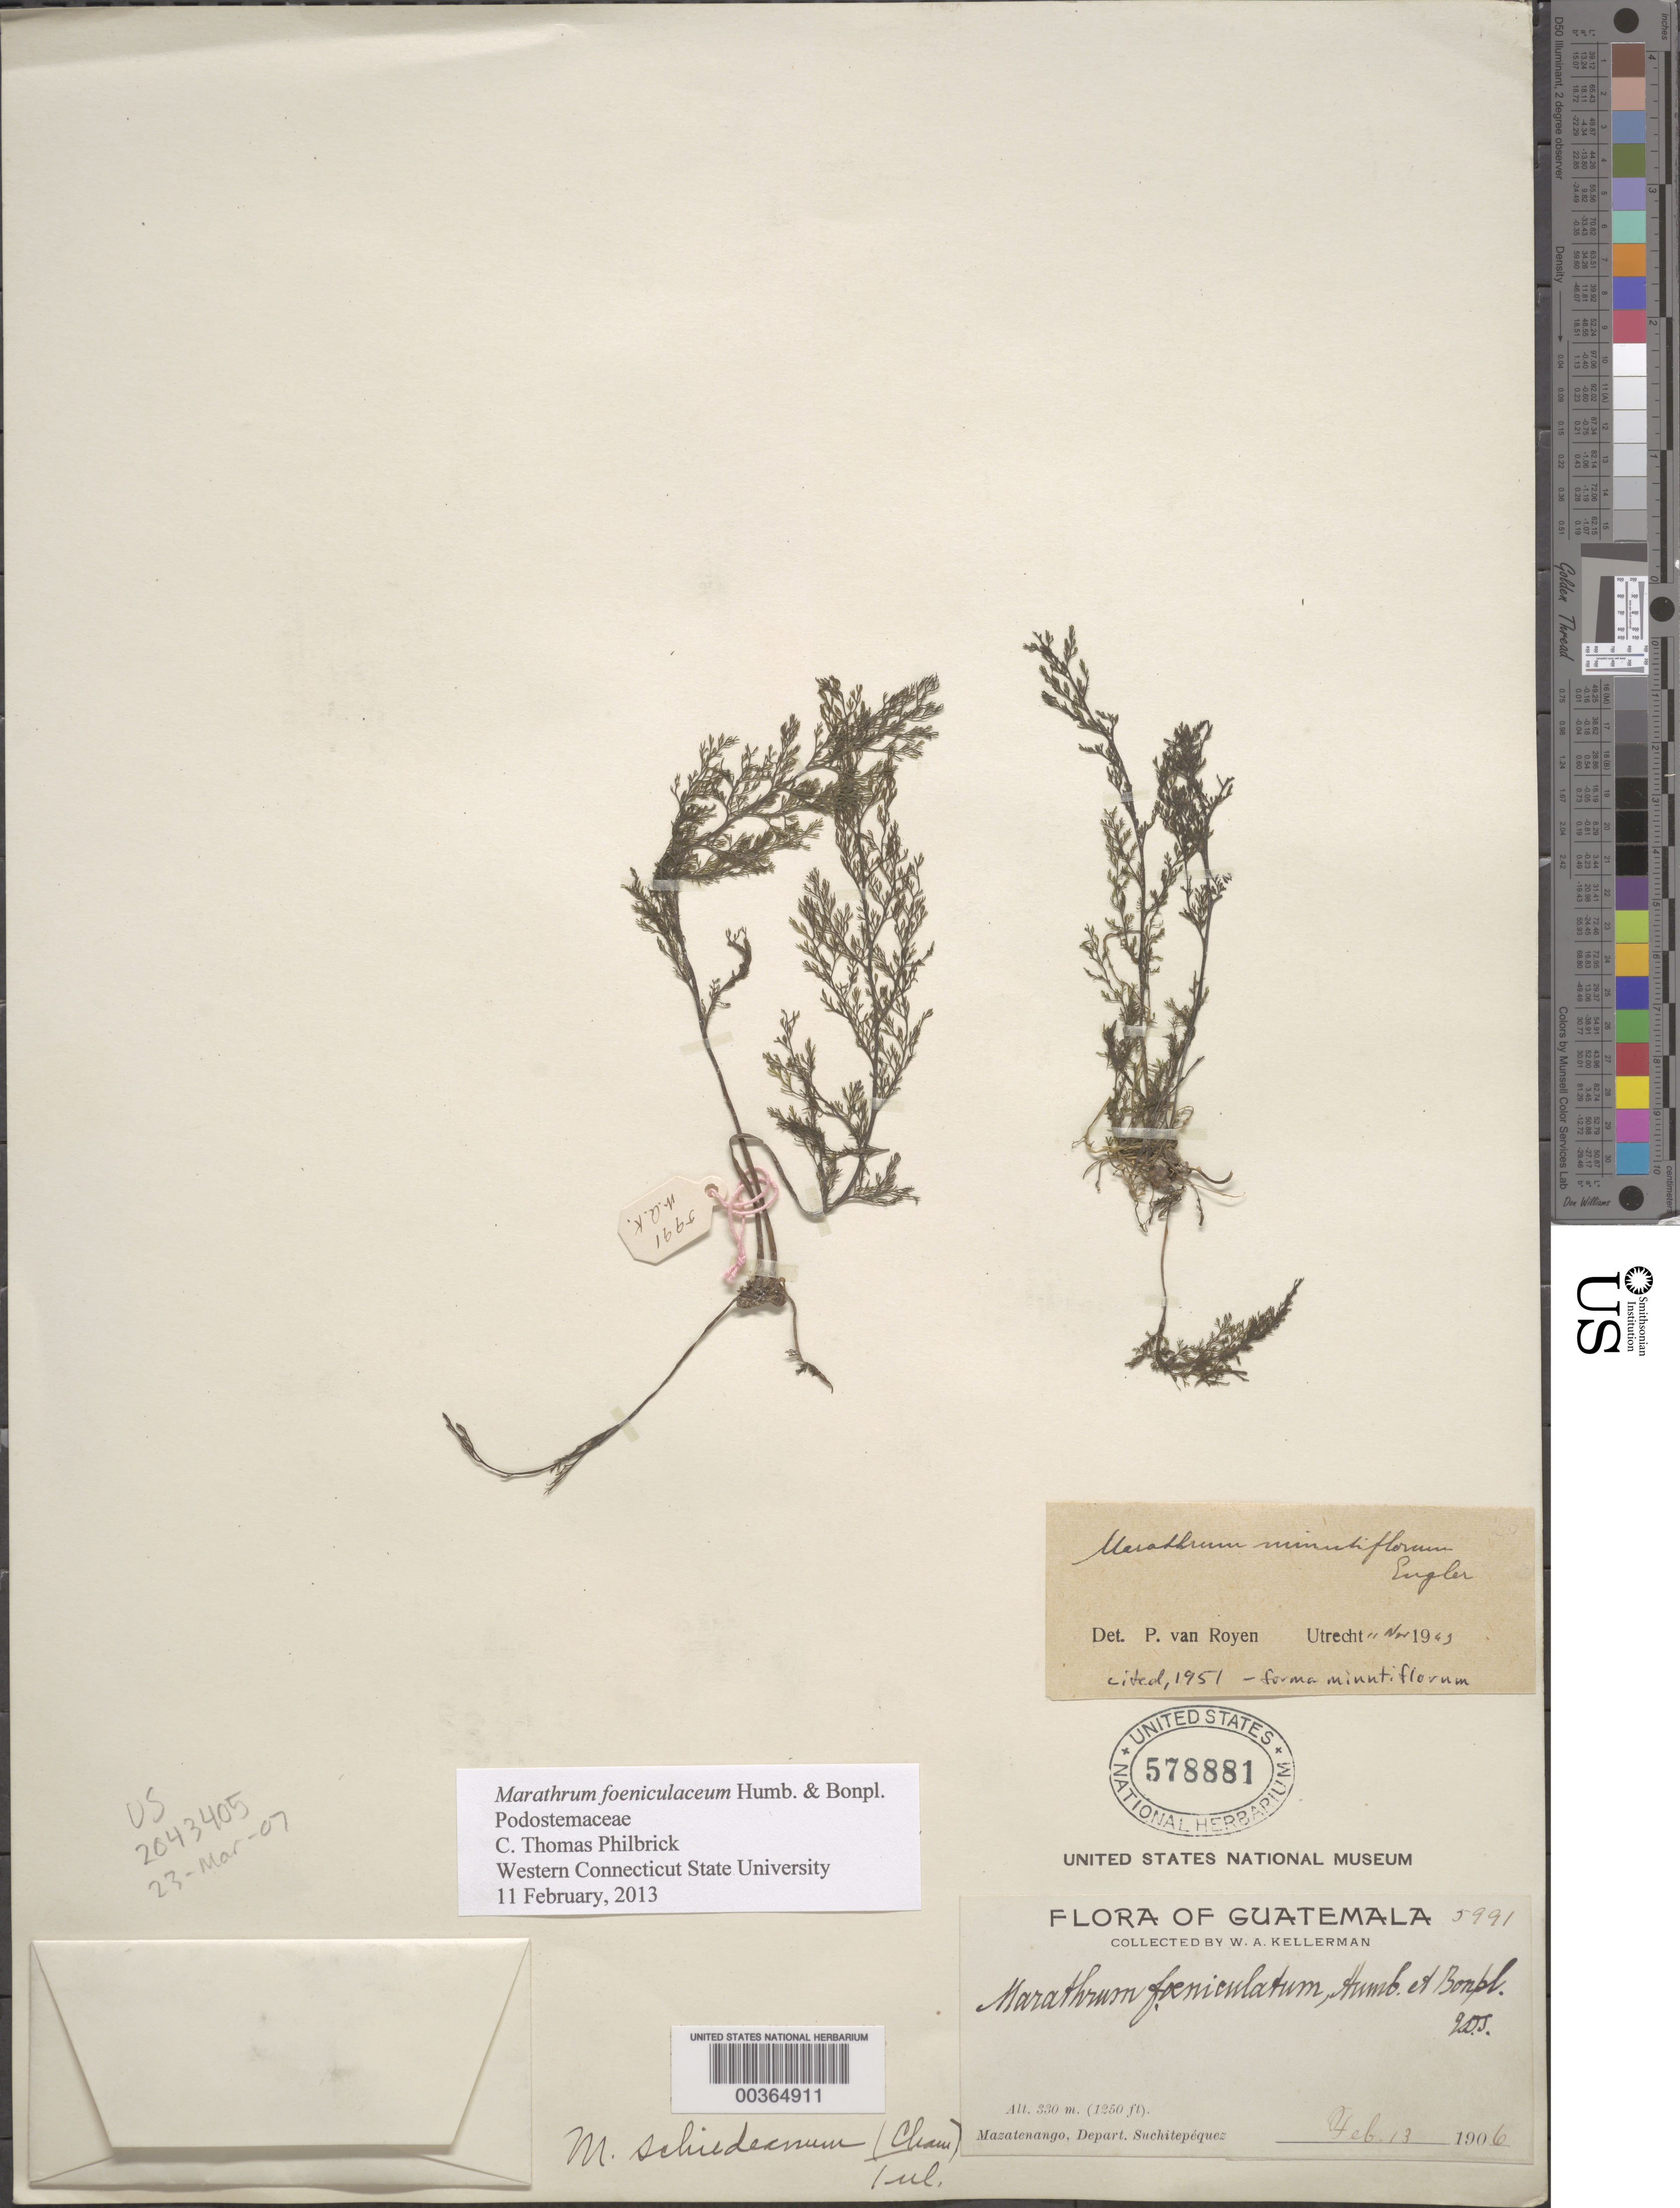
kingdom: Plantae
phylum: Tracheophyta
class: Magnoliopsida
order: Malpighiales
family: Podostemaceae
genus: Marathrum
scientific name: Marathrum foeniculaceum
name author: Bonpl.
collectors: W. A. Kellerman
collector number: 5991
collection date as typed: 13 Feb 1906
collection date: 1906-02-13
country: Guatemala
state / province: Suchitepéquez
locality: Mazatenango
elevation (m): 330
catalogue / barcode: US 578881